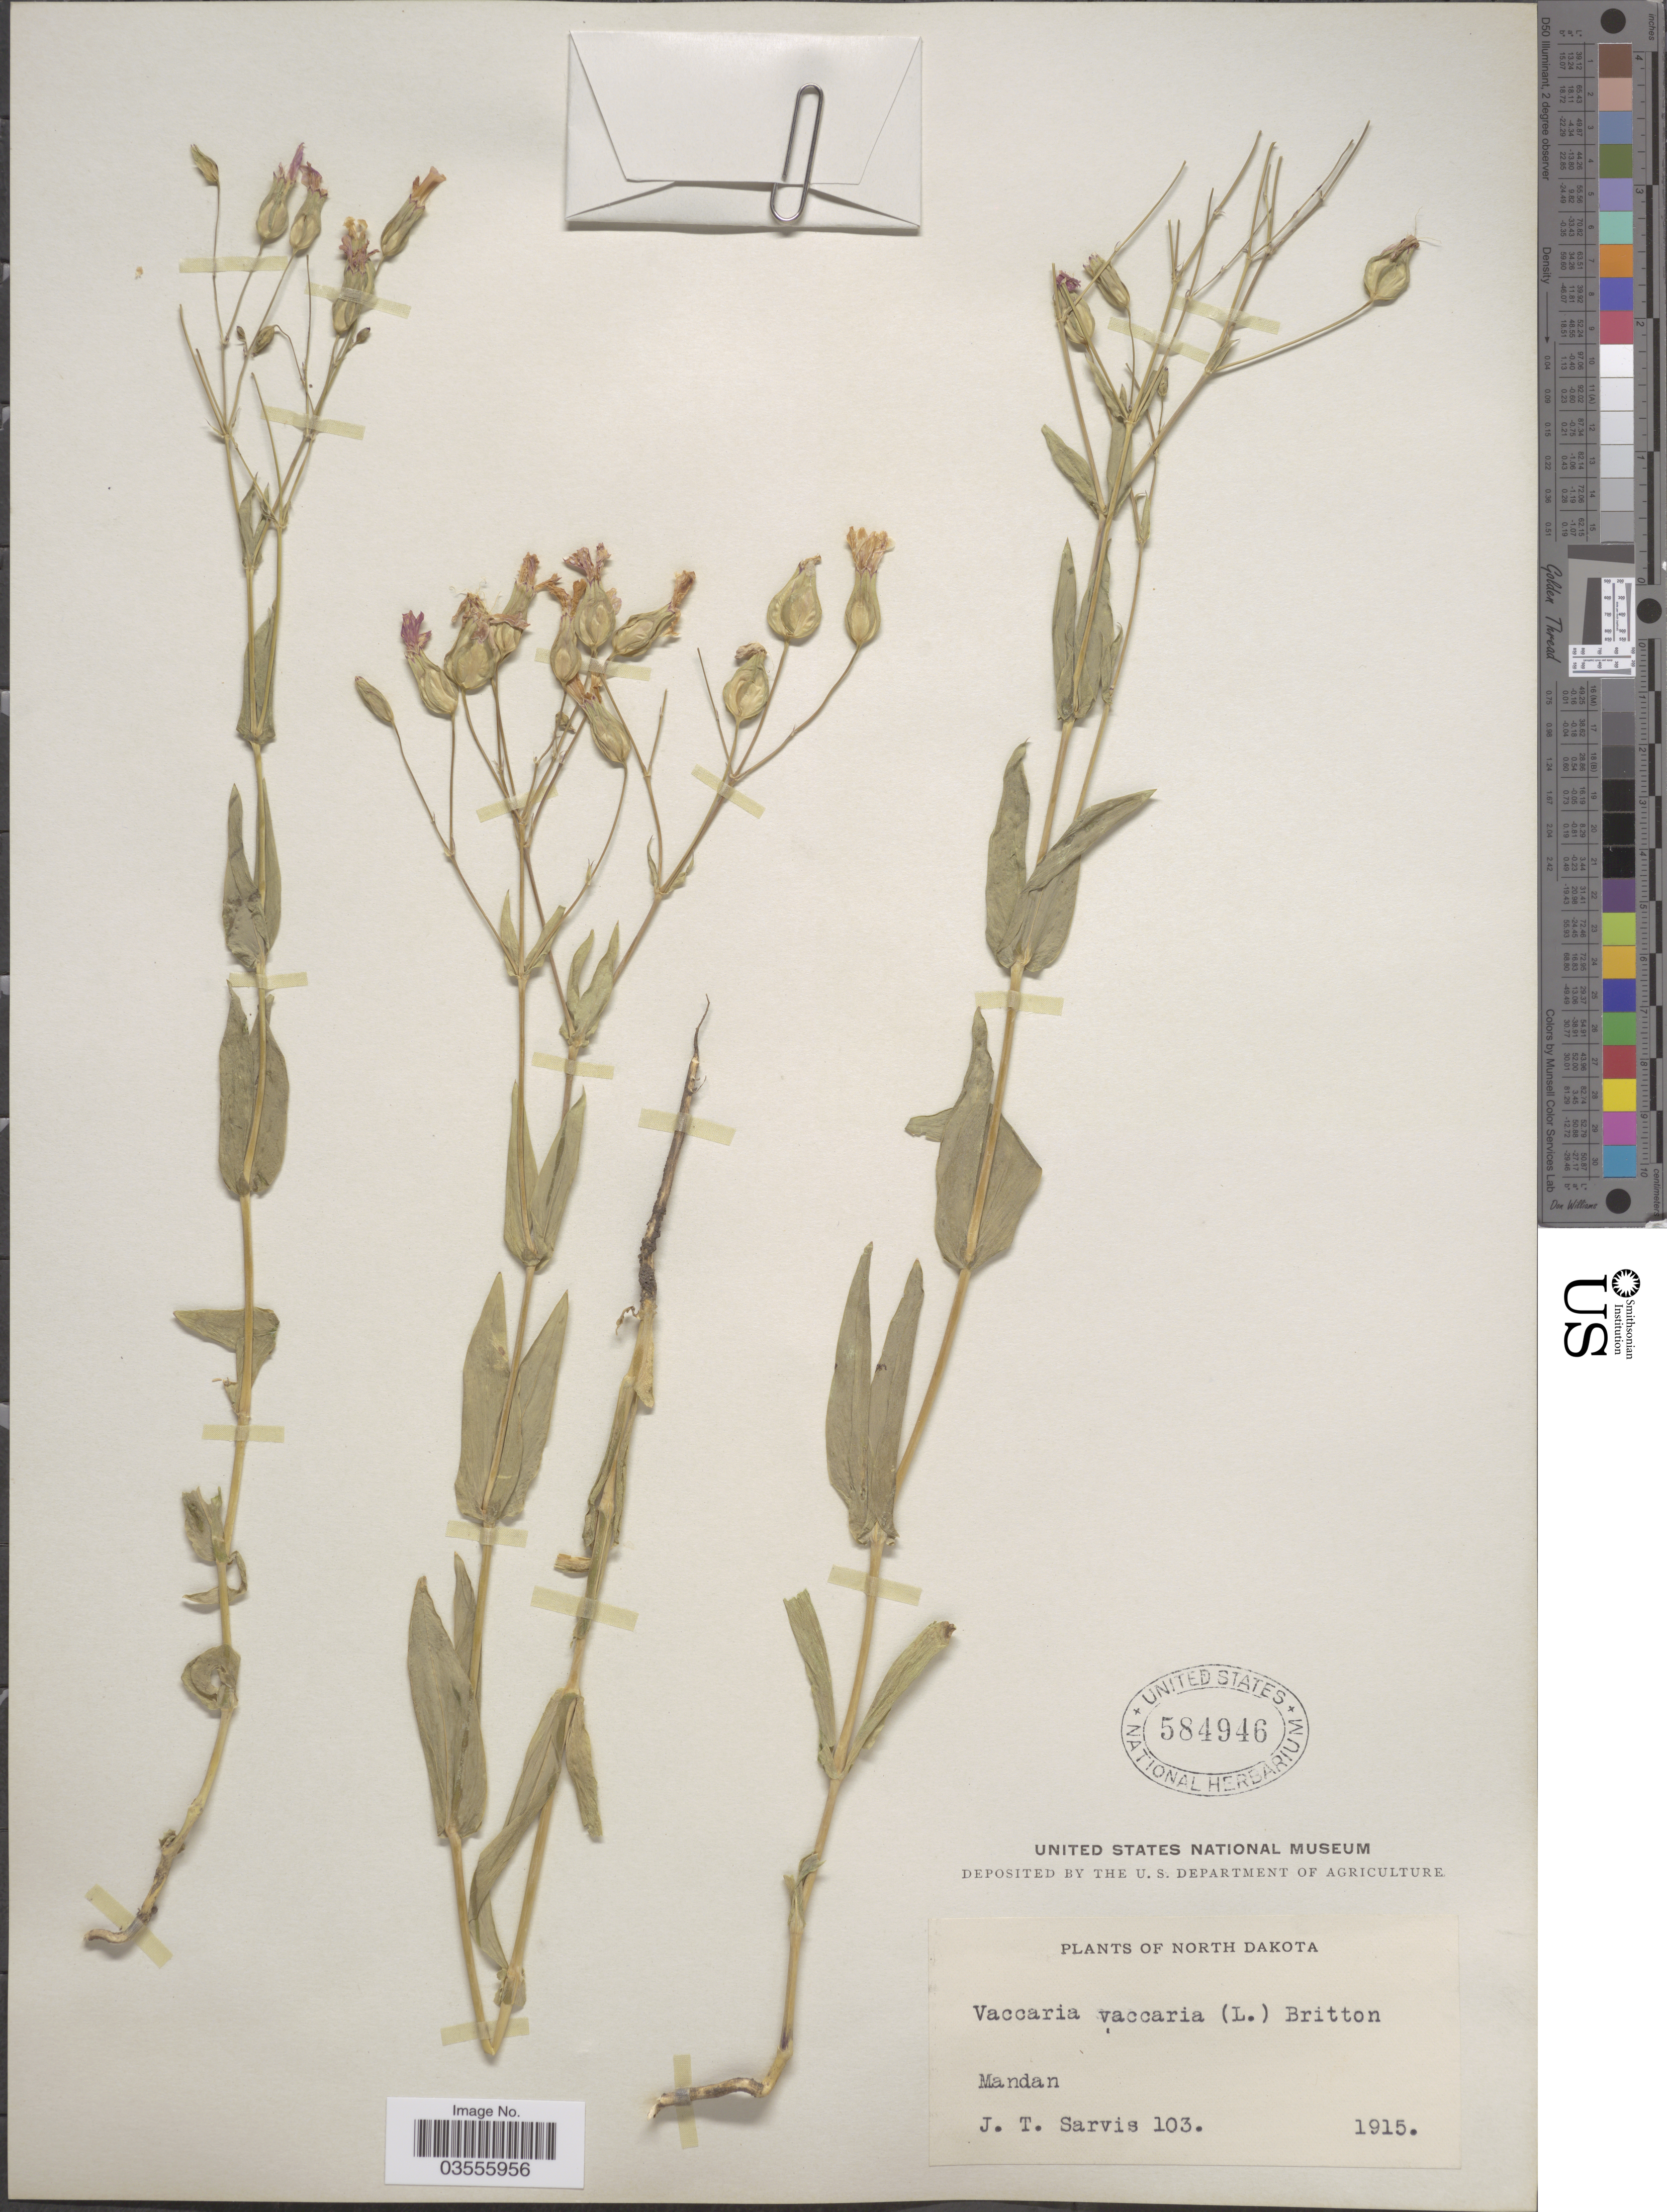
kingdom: Plantae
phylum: Tracheophyta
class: Magnoliopsida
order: Caryophyllales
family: Caryophyllaceae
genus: Gypsophila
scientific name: Gypsophila vaccaria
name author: (L.) Sm.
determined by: Strong, M. T., (US), Smithsonian Institution - National Museum of Natural History (UNITED STATES)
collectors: J. Sarvis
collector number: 103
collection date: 1915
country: United States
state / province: North Dakota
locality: Mandan.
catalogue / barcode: US 584946